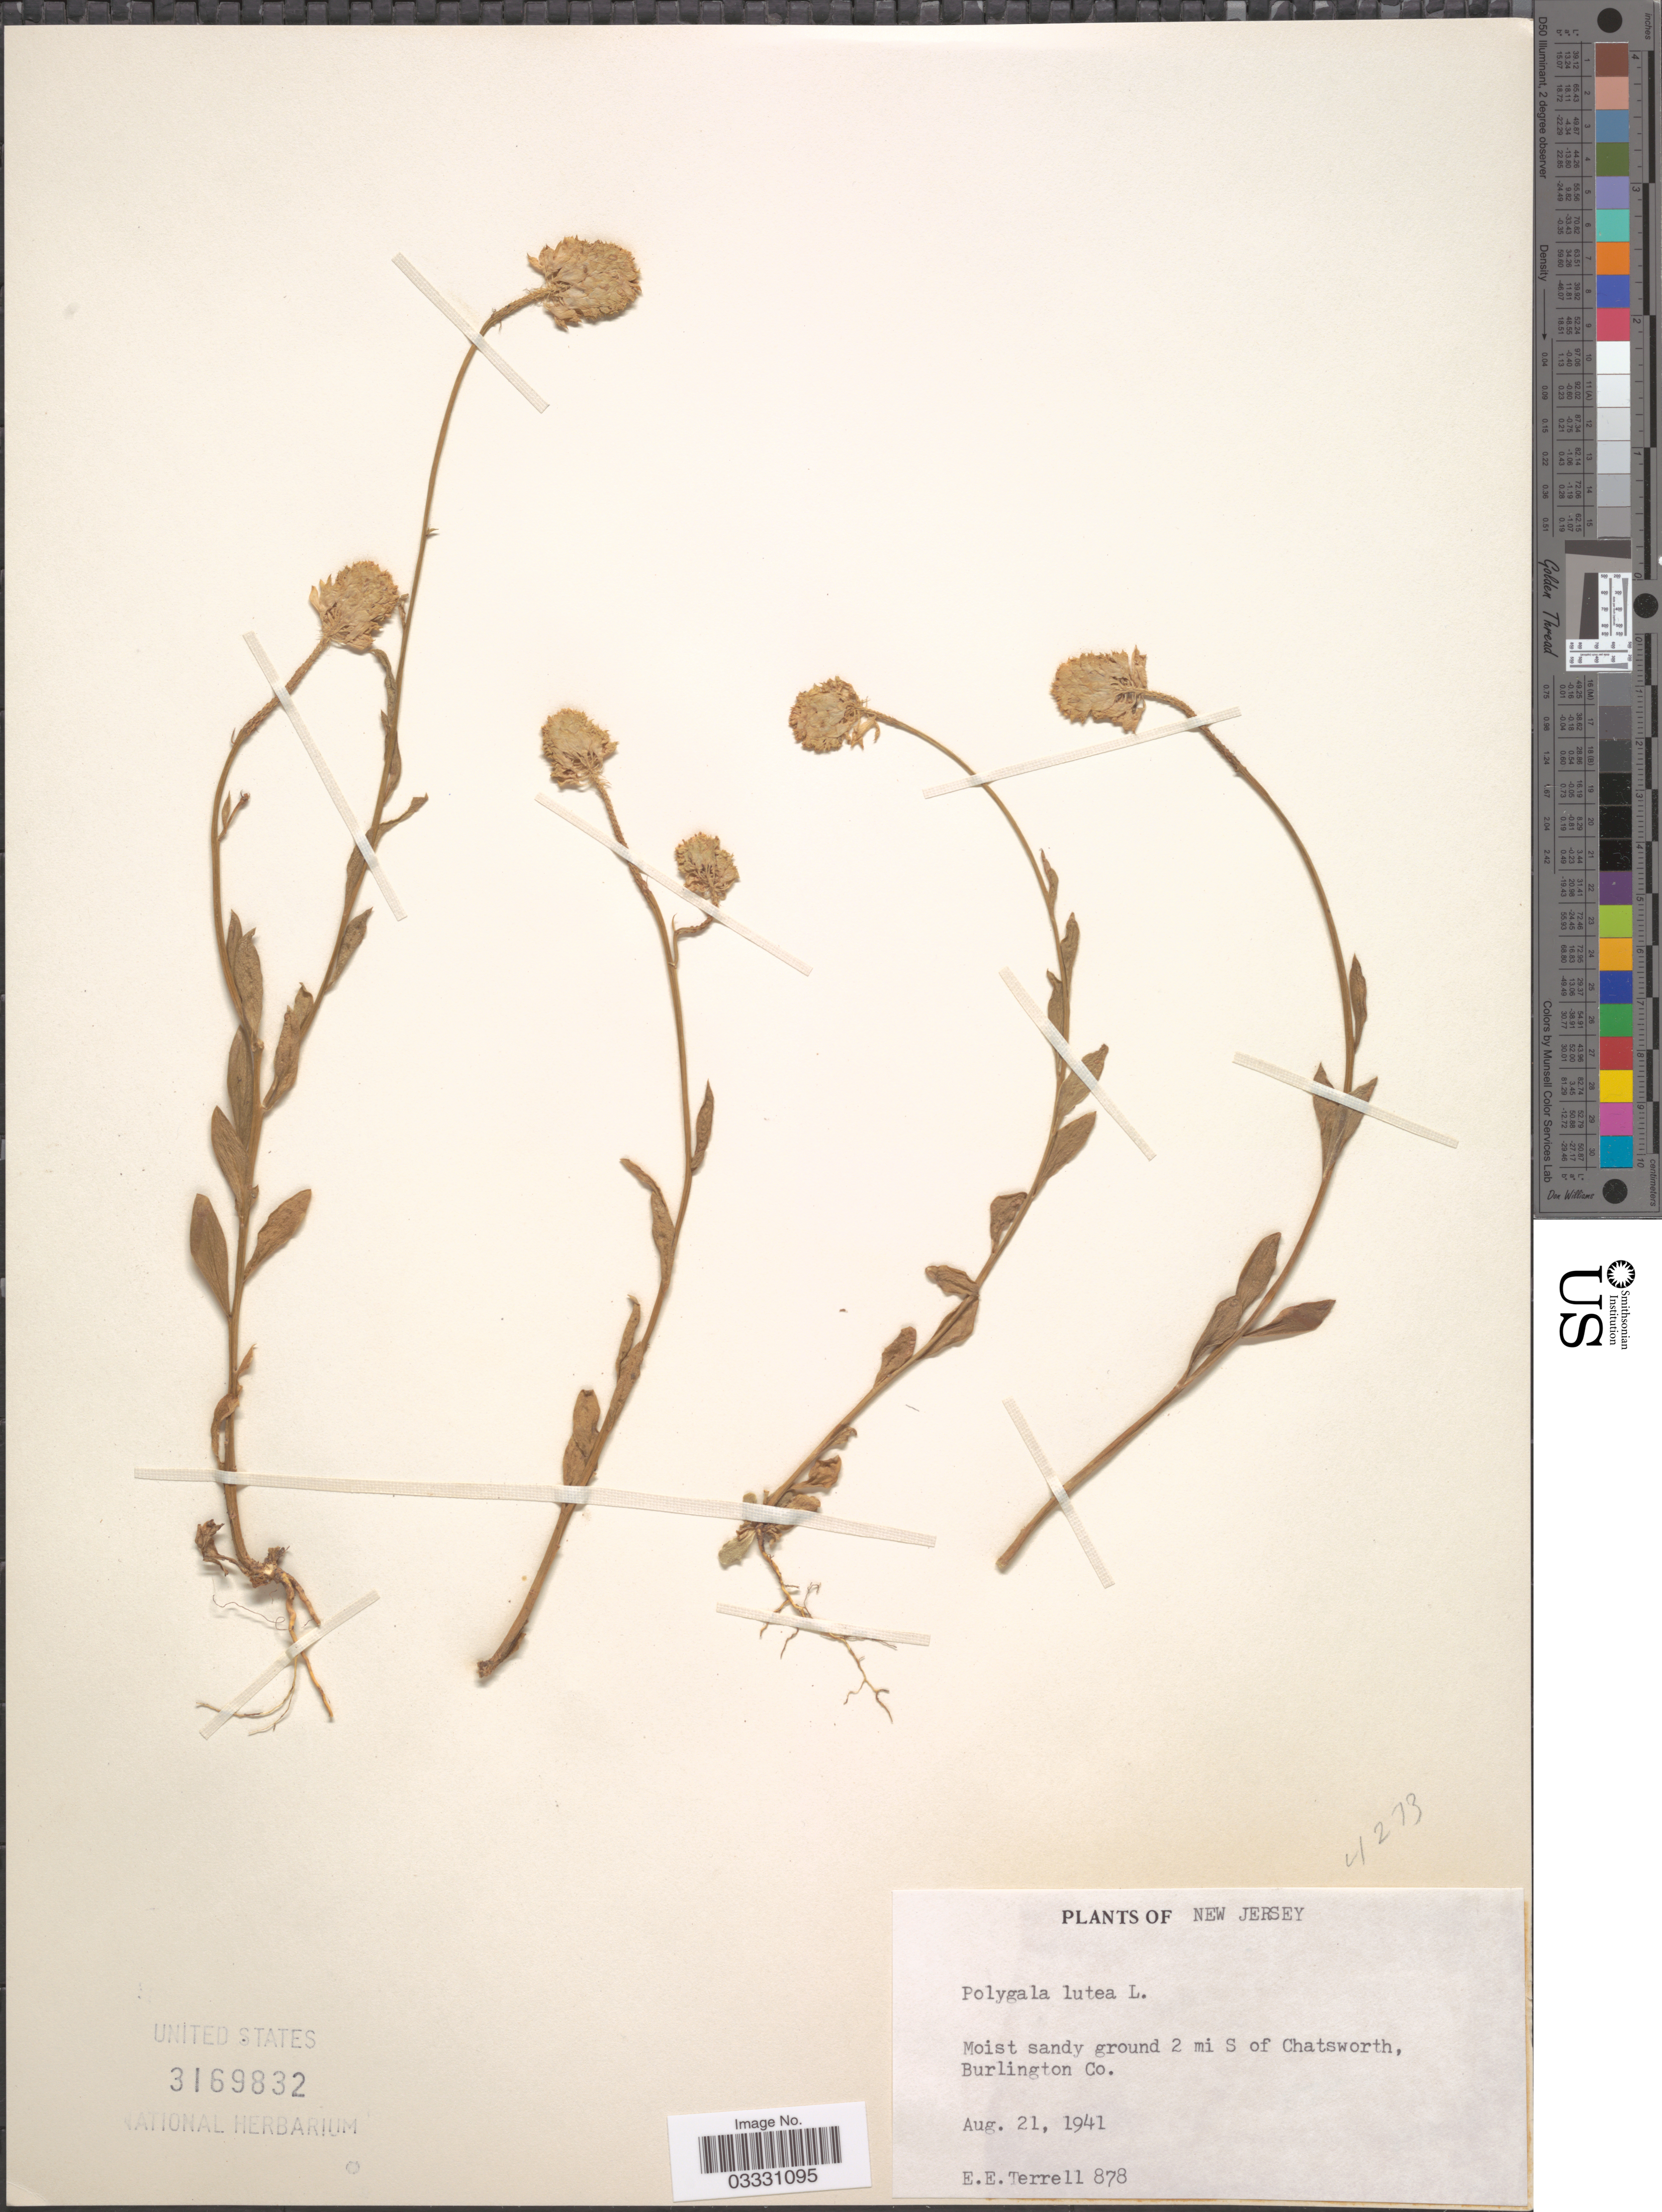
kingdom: Plantae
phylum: Tracheophyta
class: Magnoliopsida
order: Fabales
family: Polygalaceae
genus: Polygala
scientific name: Polygala lutea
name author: L.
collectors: E. E. Terrell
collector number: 878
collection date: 1941-08-21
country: United States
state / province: New Jersey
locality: Moist sandy ground 2 mi S of Chatsworth, Burlington Co.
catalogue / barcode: US 3169832